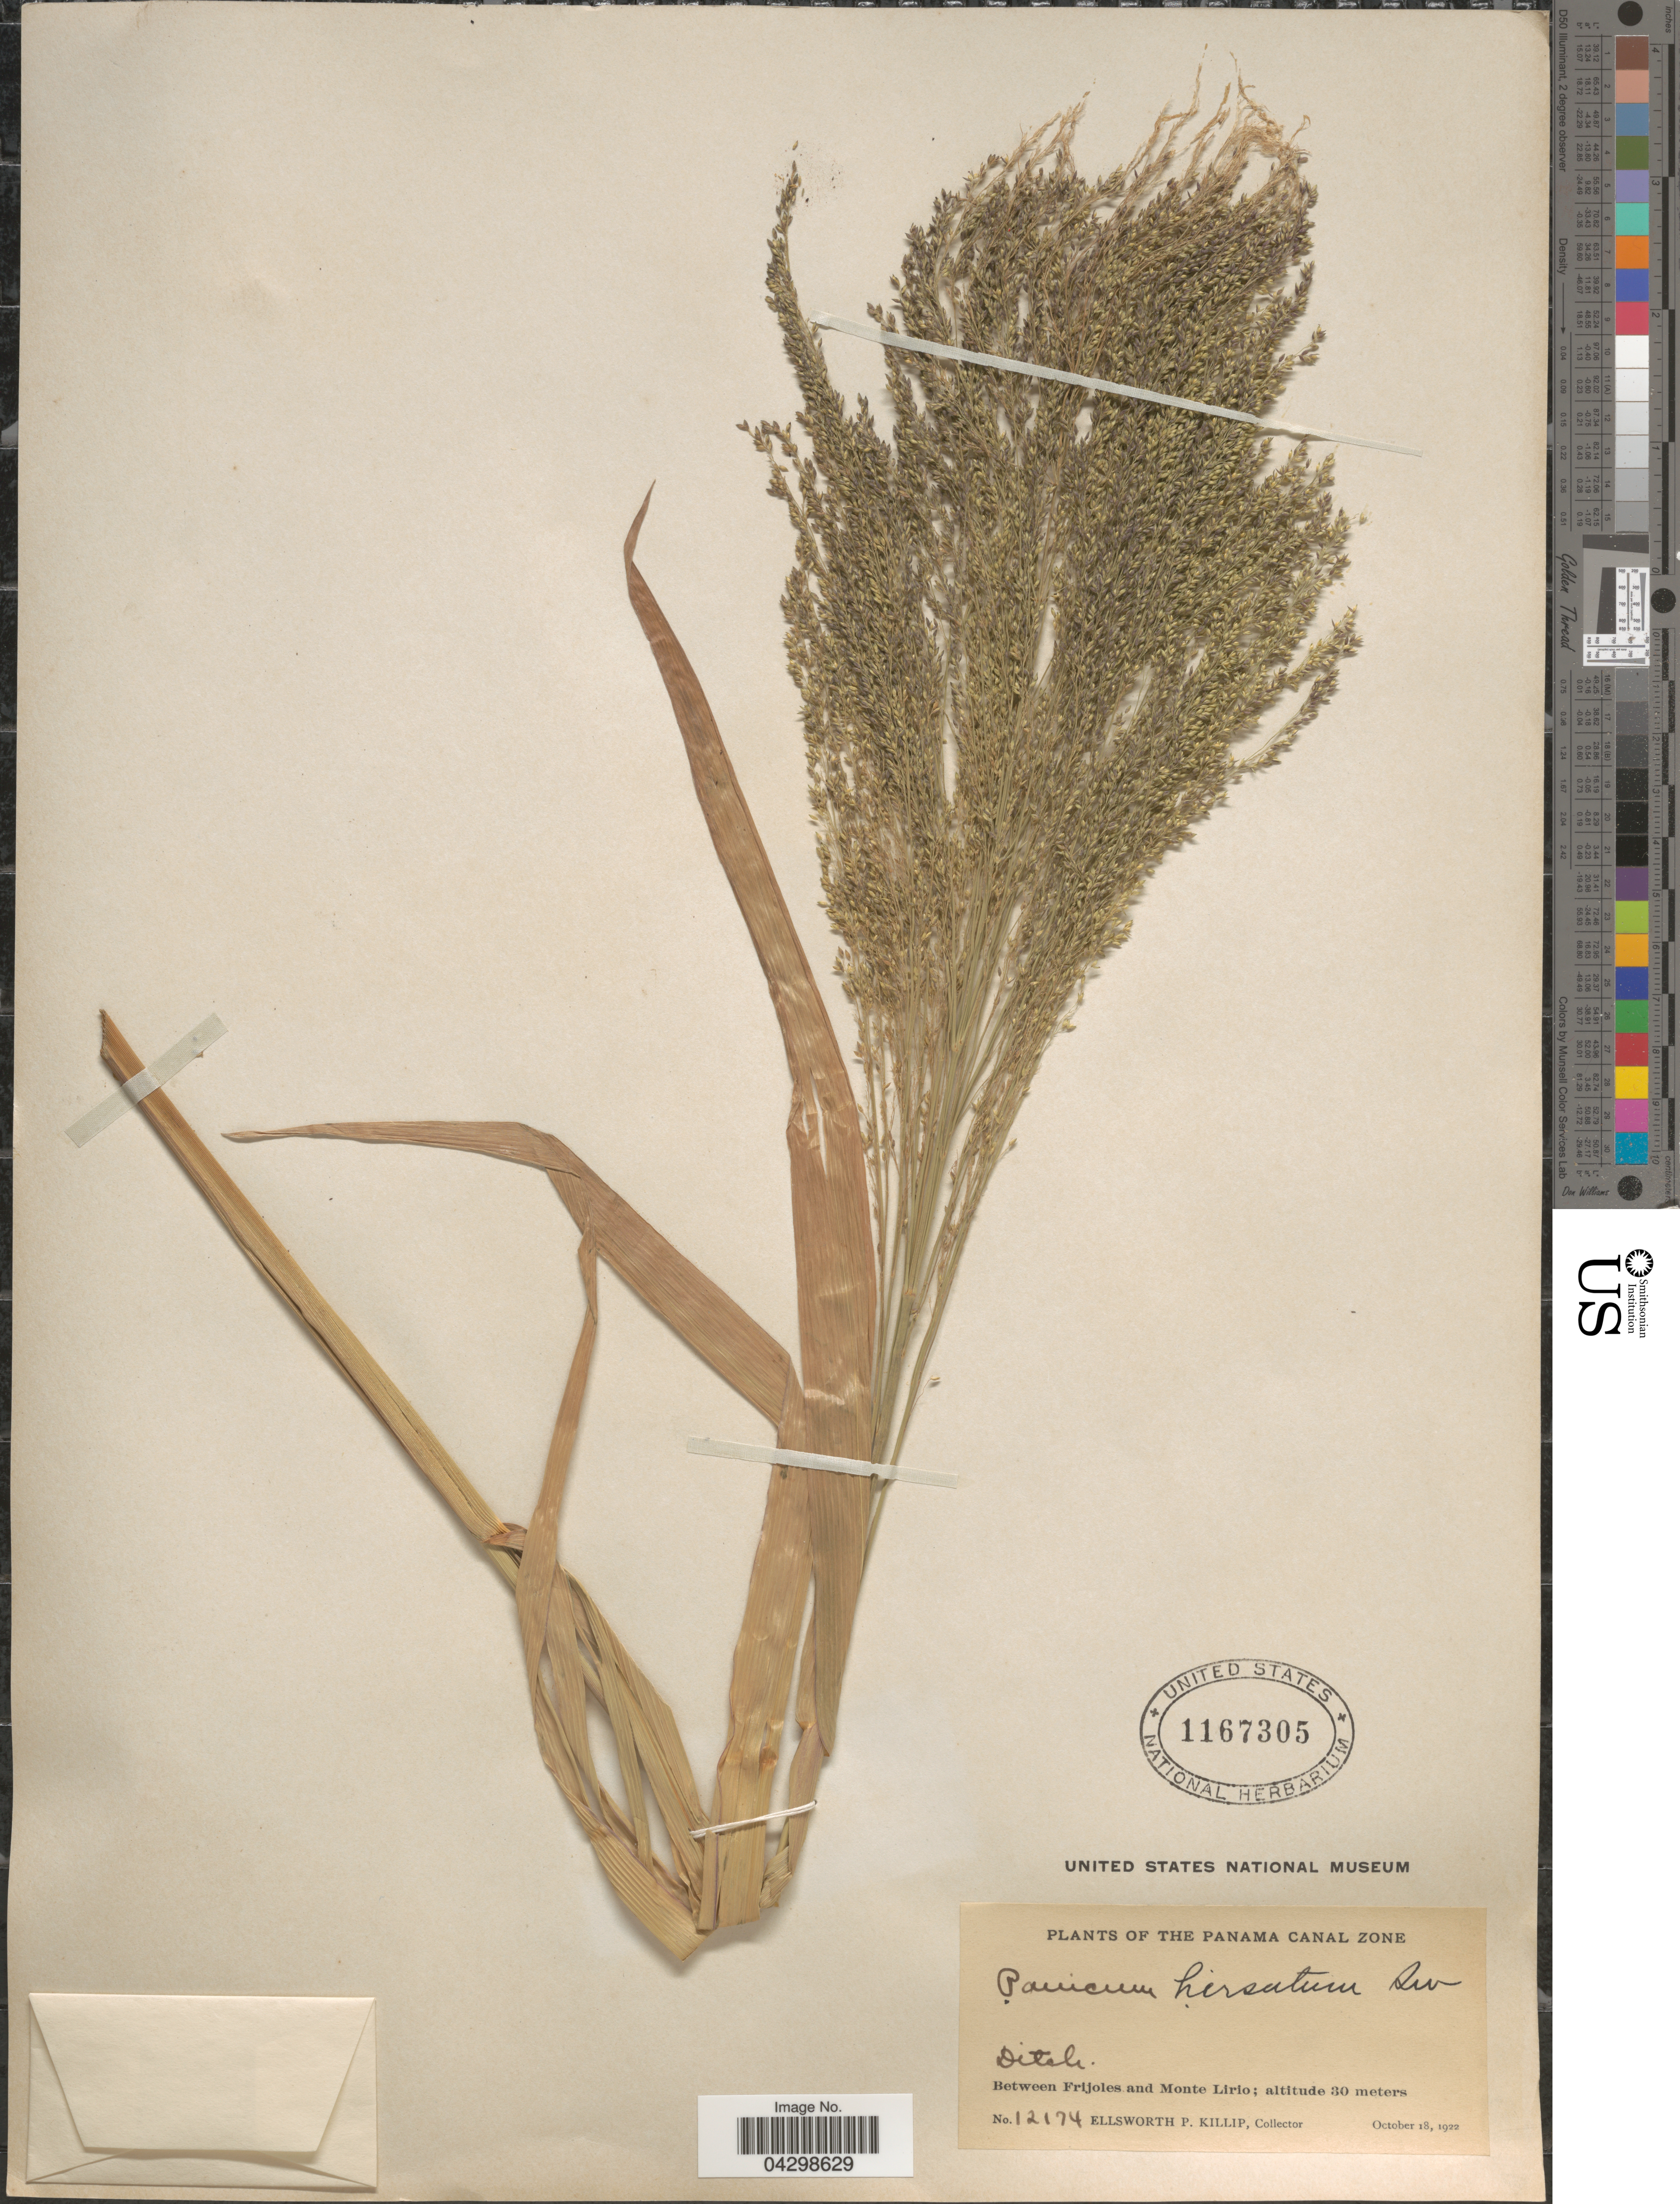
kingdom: Plantae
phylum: Tracheophyta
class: Liliopsida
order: Poales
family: Poaceae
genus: Panicum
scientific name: Panicum hirsutum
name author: Sw.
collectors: E. P. Killip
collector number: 12174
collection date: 1922-10-18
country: Panama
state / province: Colón / Panamá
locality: The Panama Canal Zone. Between Frijoles and Monte Lirio.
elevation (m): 30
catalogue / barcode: US 1167305